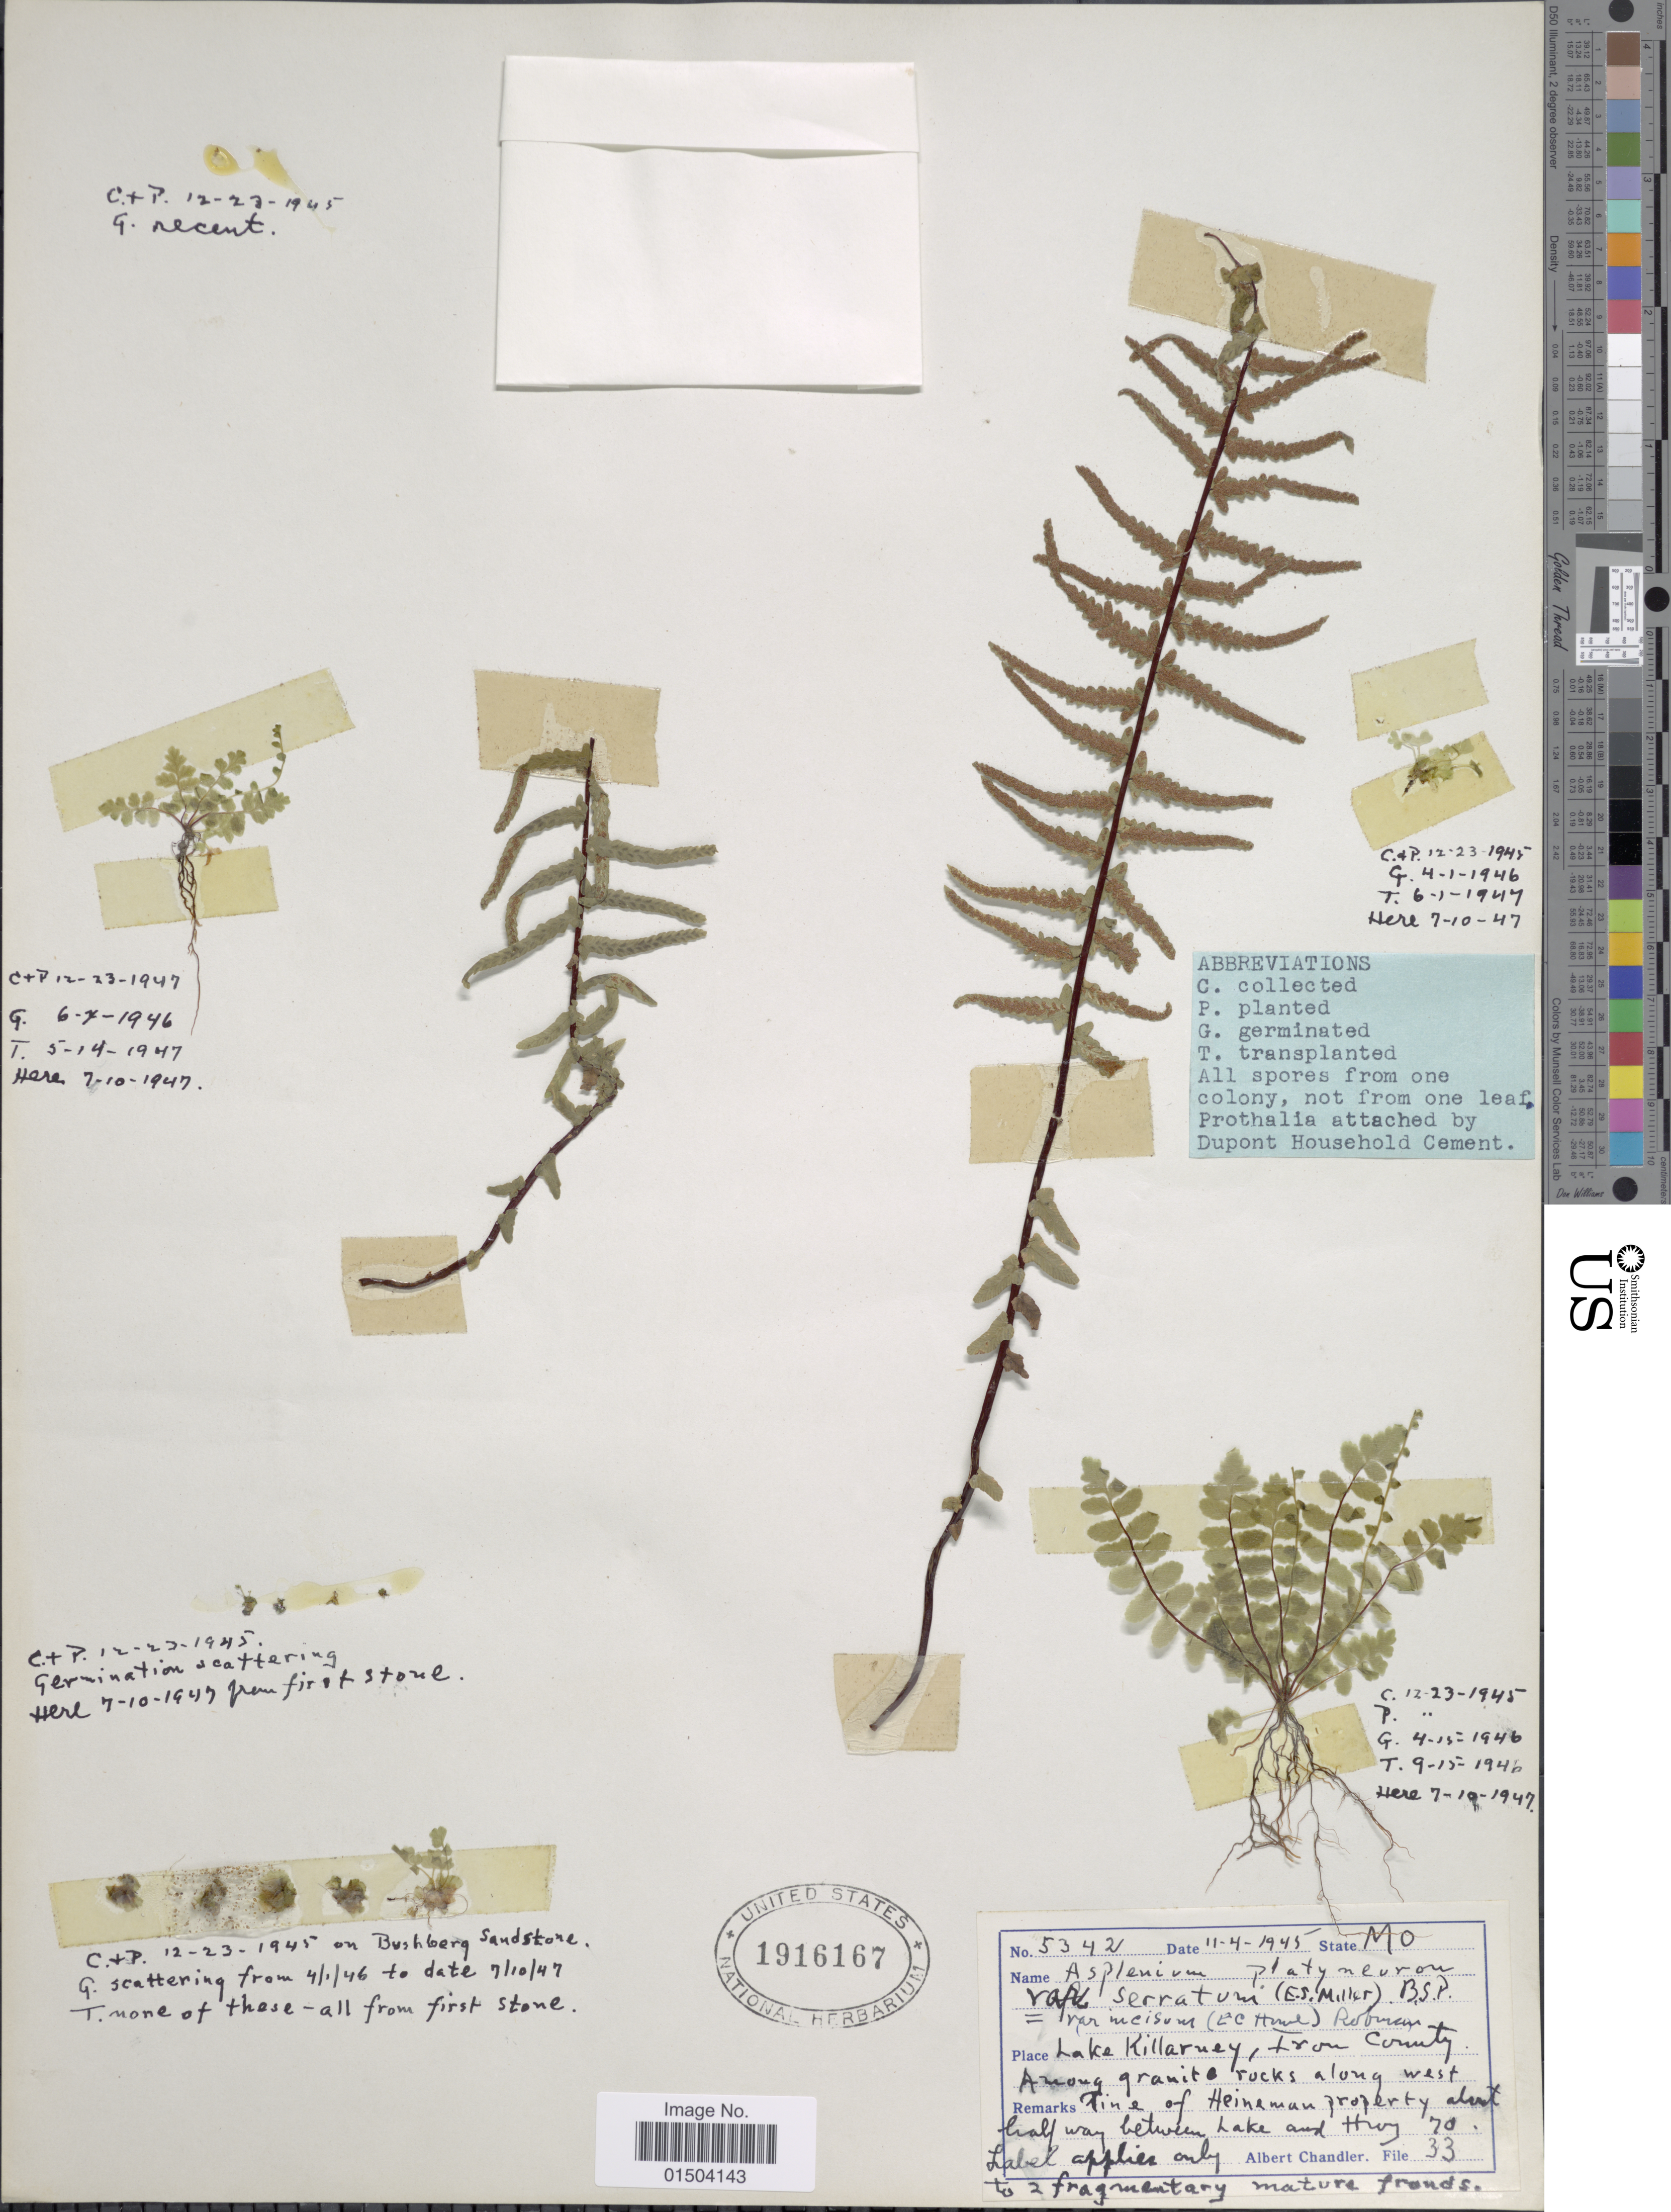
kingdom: Plantae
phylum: Tracheophyta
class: Polypodiopsida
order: Polypodiales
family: Aspleniaceae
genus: Asplenium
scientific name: Asplenium platyneuron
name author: (L.) Britton, Stearns & Poggenb.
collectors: A. Chandler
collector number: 5342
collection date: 1945-11-04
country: United States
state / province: Missouri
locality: Lake Killarney, Iron County. Fine of Heineman property about half way between Lake and Hwy 70.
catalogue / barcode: US 1916167